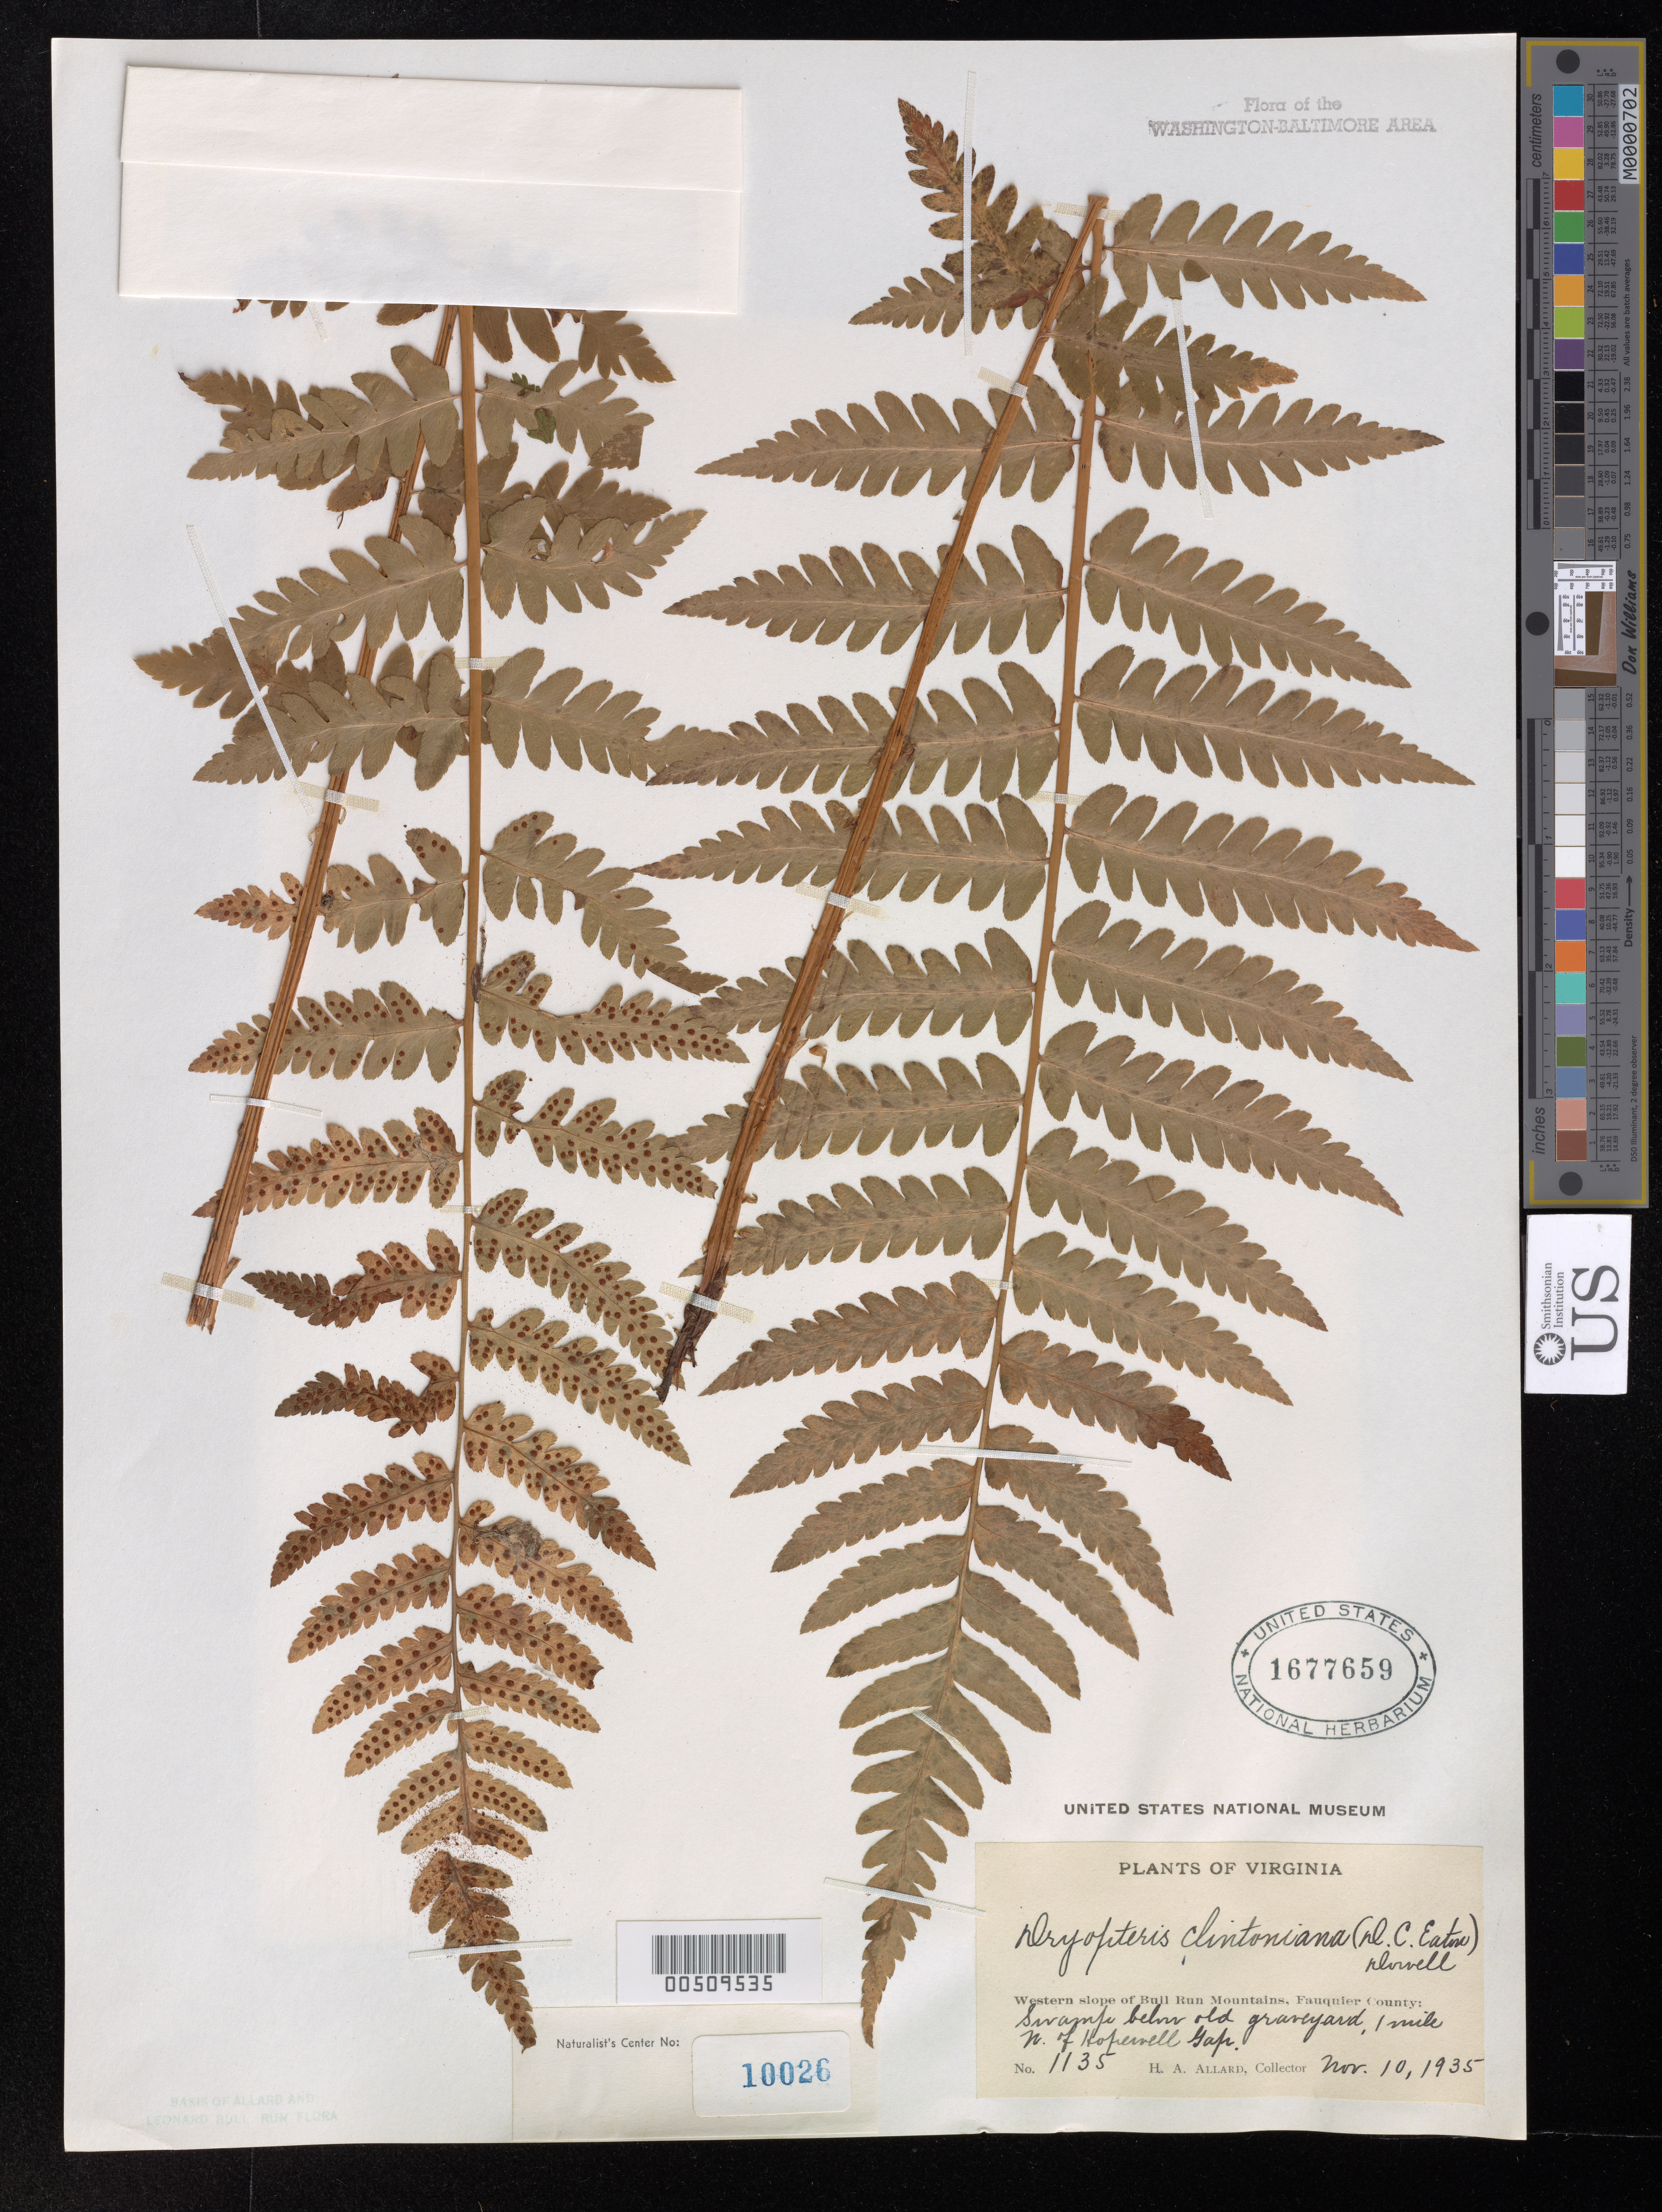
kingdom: Plantae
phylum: Tracheophyta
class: Polypodiopsida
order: Polypodiales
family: Dryopteridaceae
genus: Dryopteris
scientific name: Dryopteris clintoniana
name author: (D.C. Eaton) Dowell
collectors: H. A. Allard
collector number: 1135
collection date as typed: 10 Nov 1935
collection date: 1935-11-10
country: United States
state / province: Virginia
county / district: Fauquier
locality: Bull Run Mountains, 1 Mi N of Hopewell Gap Bull Run Mts.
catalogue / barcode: US 1677659